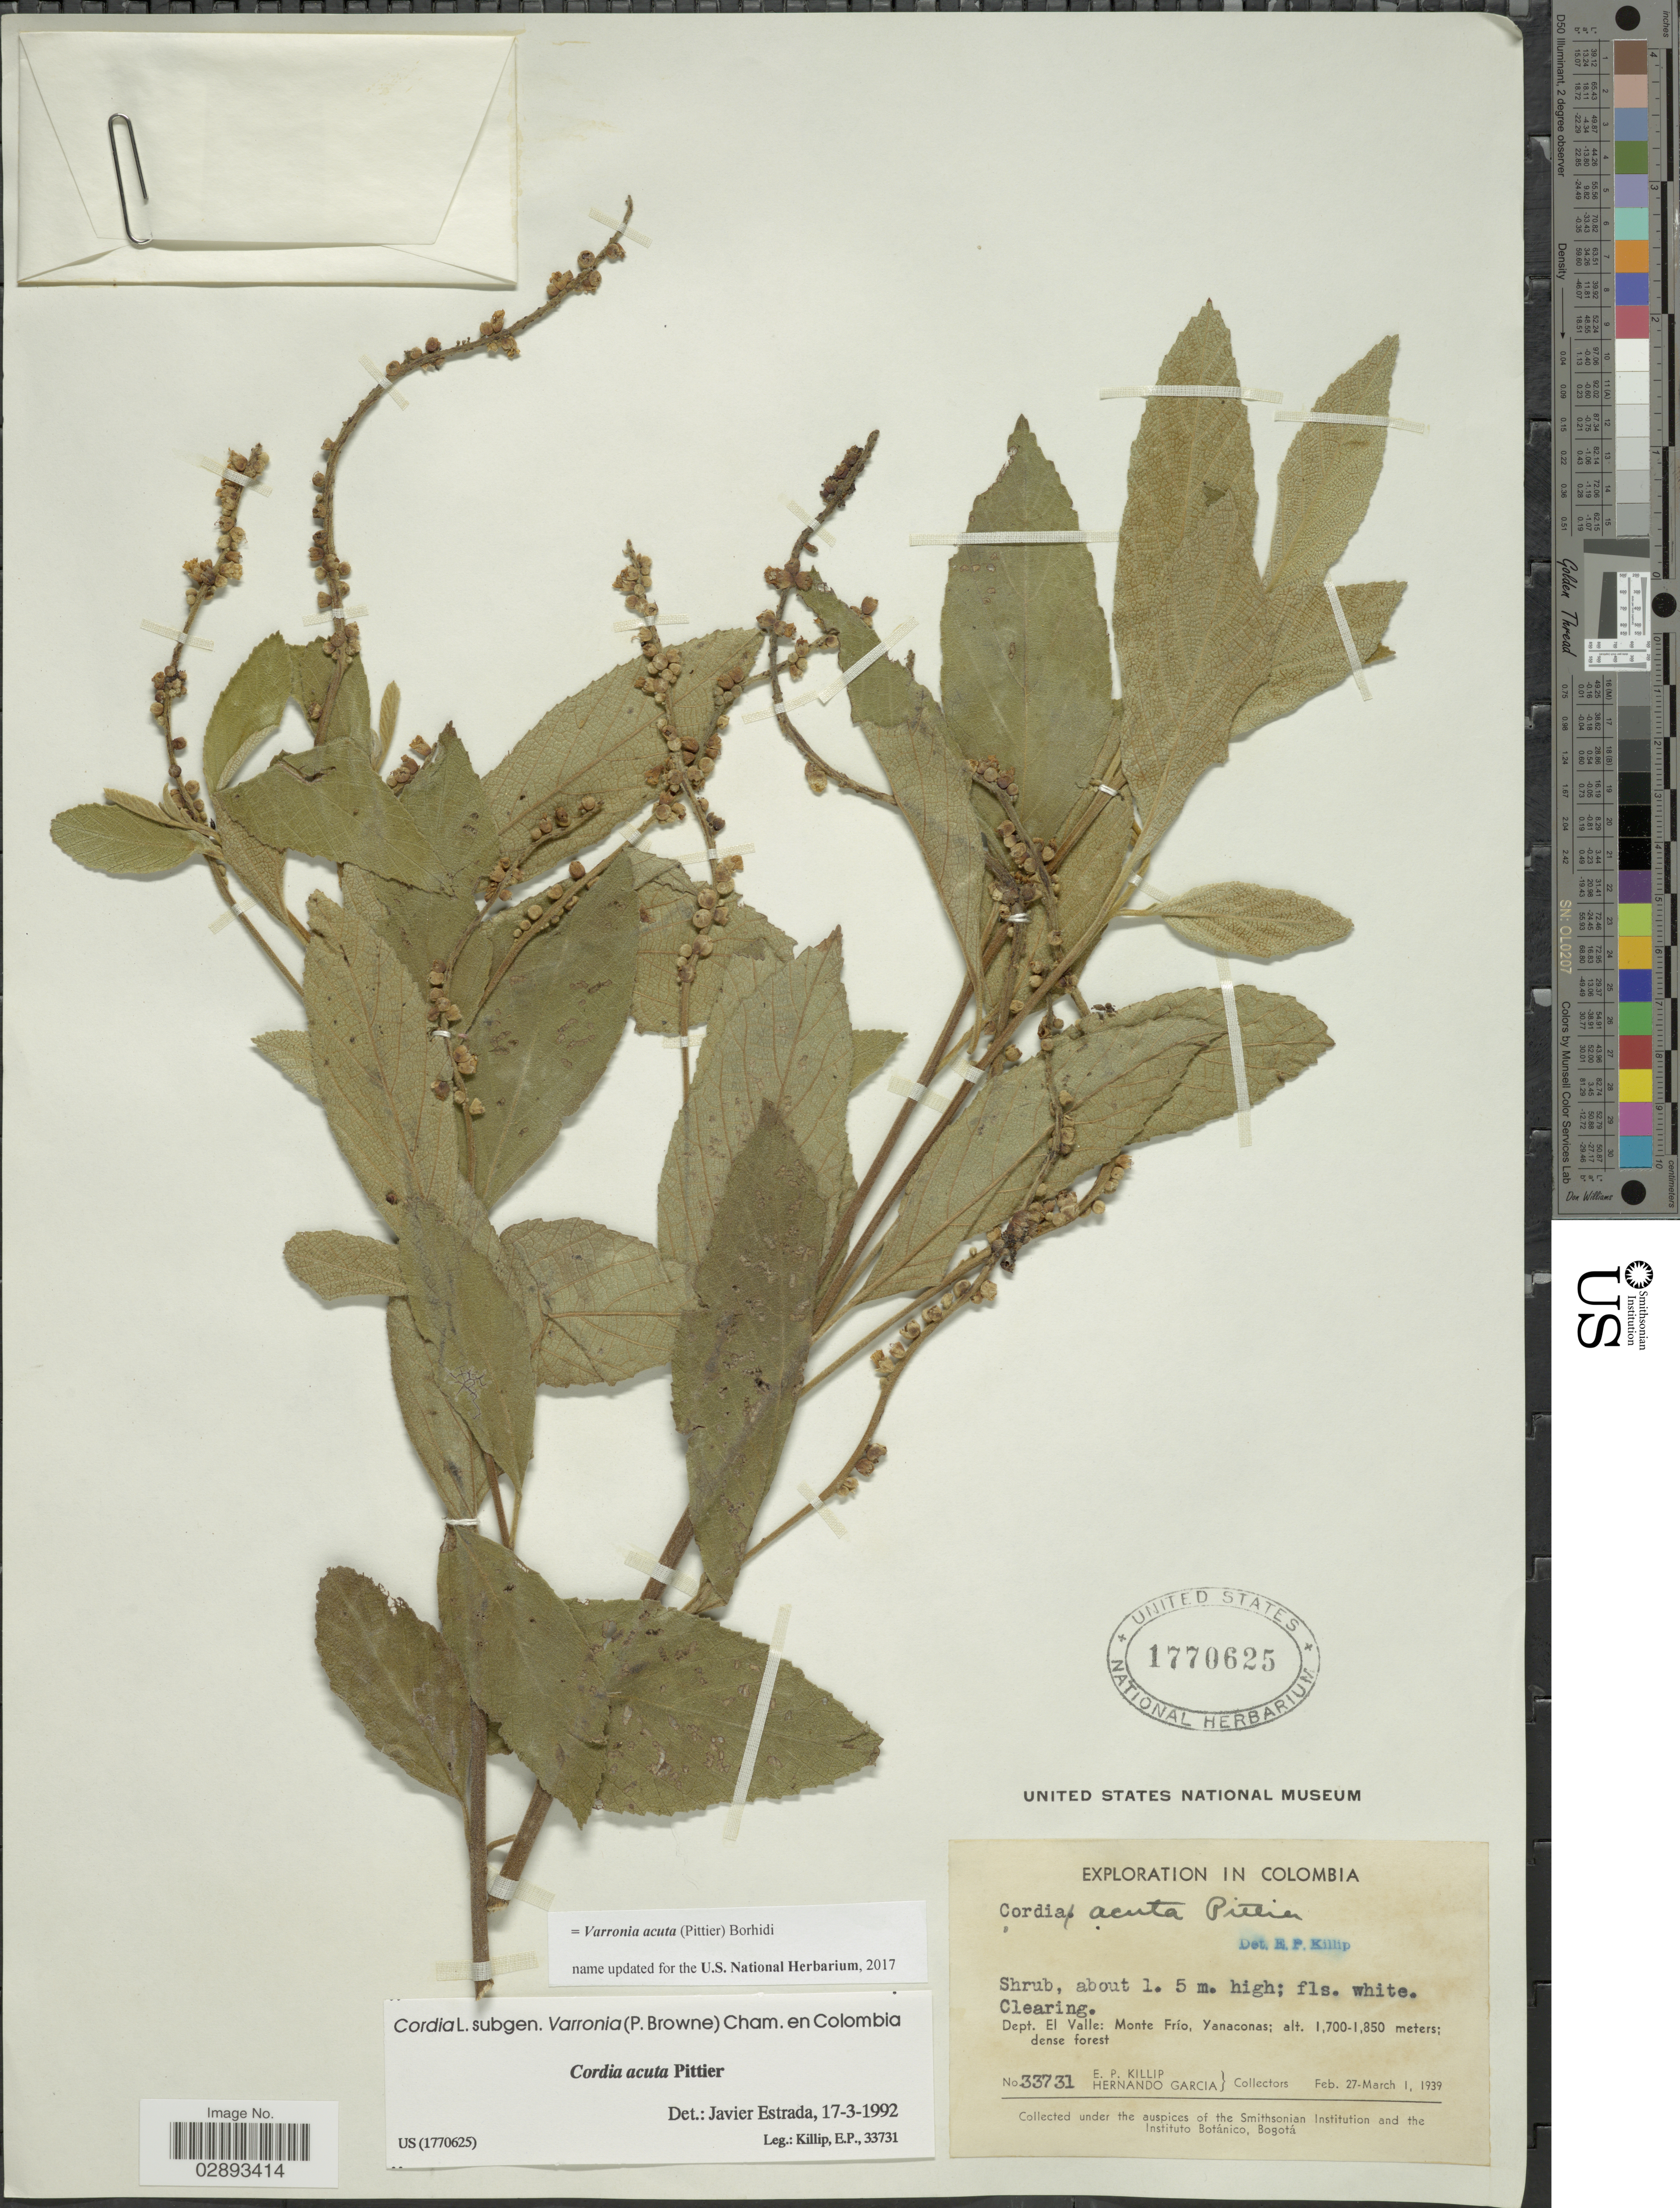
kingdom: Plantae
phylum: Tracheophyta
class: Magnoliopsida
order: Boraginales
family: Cordiaceae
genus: Varronia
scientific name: Varronia acuta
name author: (Pittier) Borhidi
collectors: E. P. Killip & H. Garcia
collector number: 33731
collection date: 1939-02-27/1939-03-01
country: Colombia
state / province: Valle del Cauca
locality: Dept. El Valle: Monte Frío, Yanaconas.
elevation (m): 1700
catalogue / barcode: US 1770625